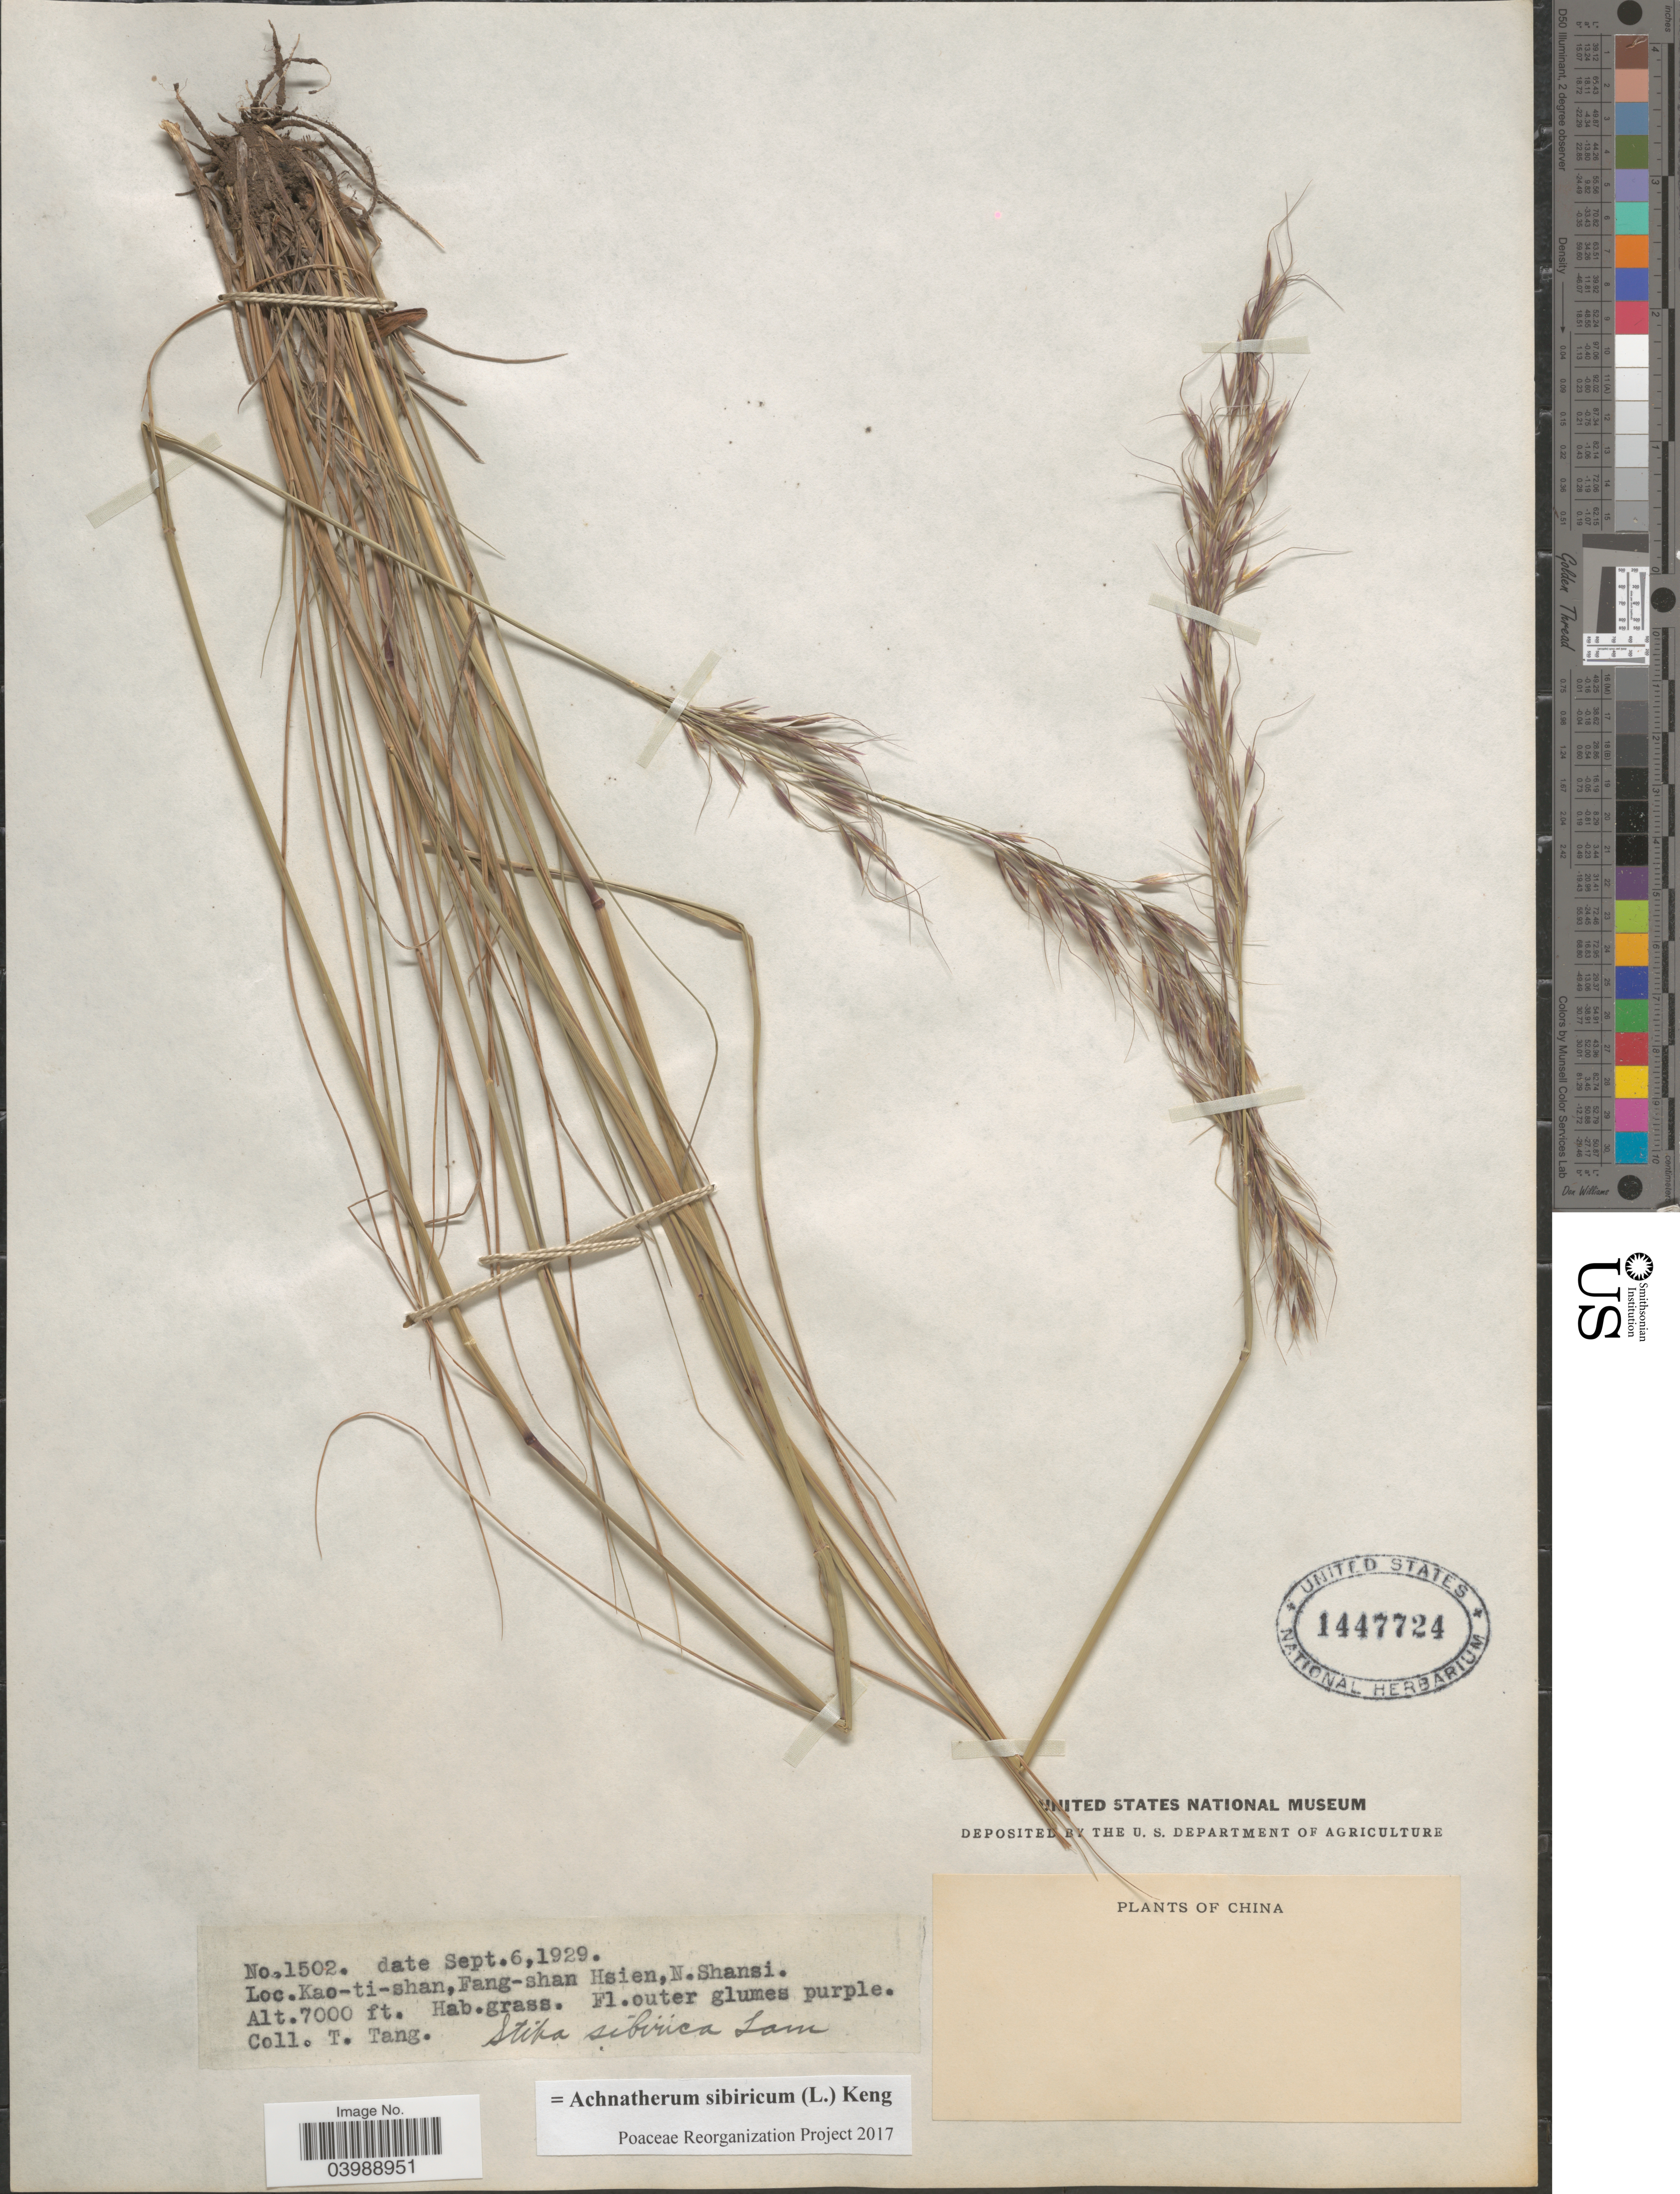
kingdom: Plantae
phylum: Tracheophyta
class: Liliopsida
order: Poales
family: Poaceae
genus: Achnatherum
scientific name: Achnatherum sibiricum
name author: (L.) Keng ex Tzvelev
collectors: T. Tang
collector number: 1502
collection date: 1929-09-06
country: China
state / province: Shanxi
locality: Kao-ti-shan, Fang-shan Hsien, N.Shansi.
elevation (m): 2134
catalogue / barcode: US 1447724